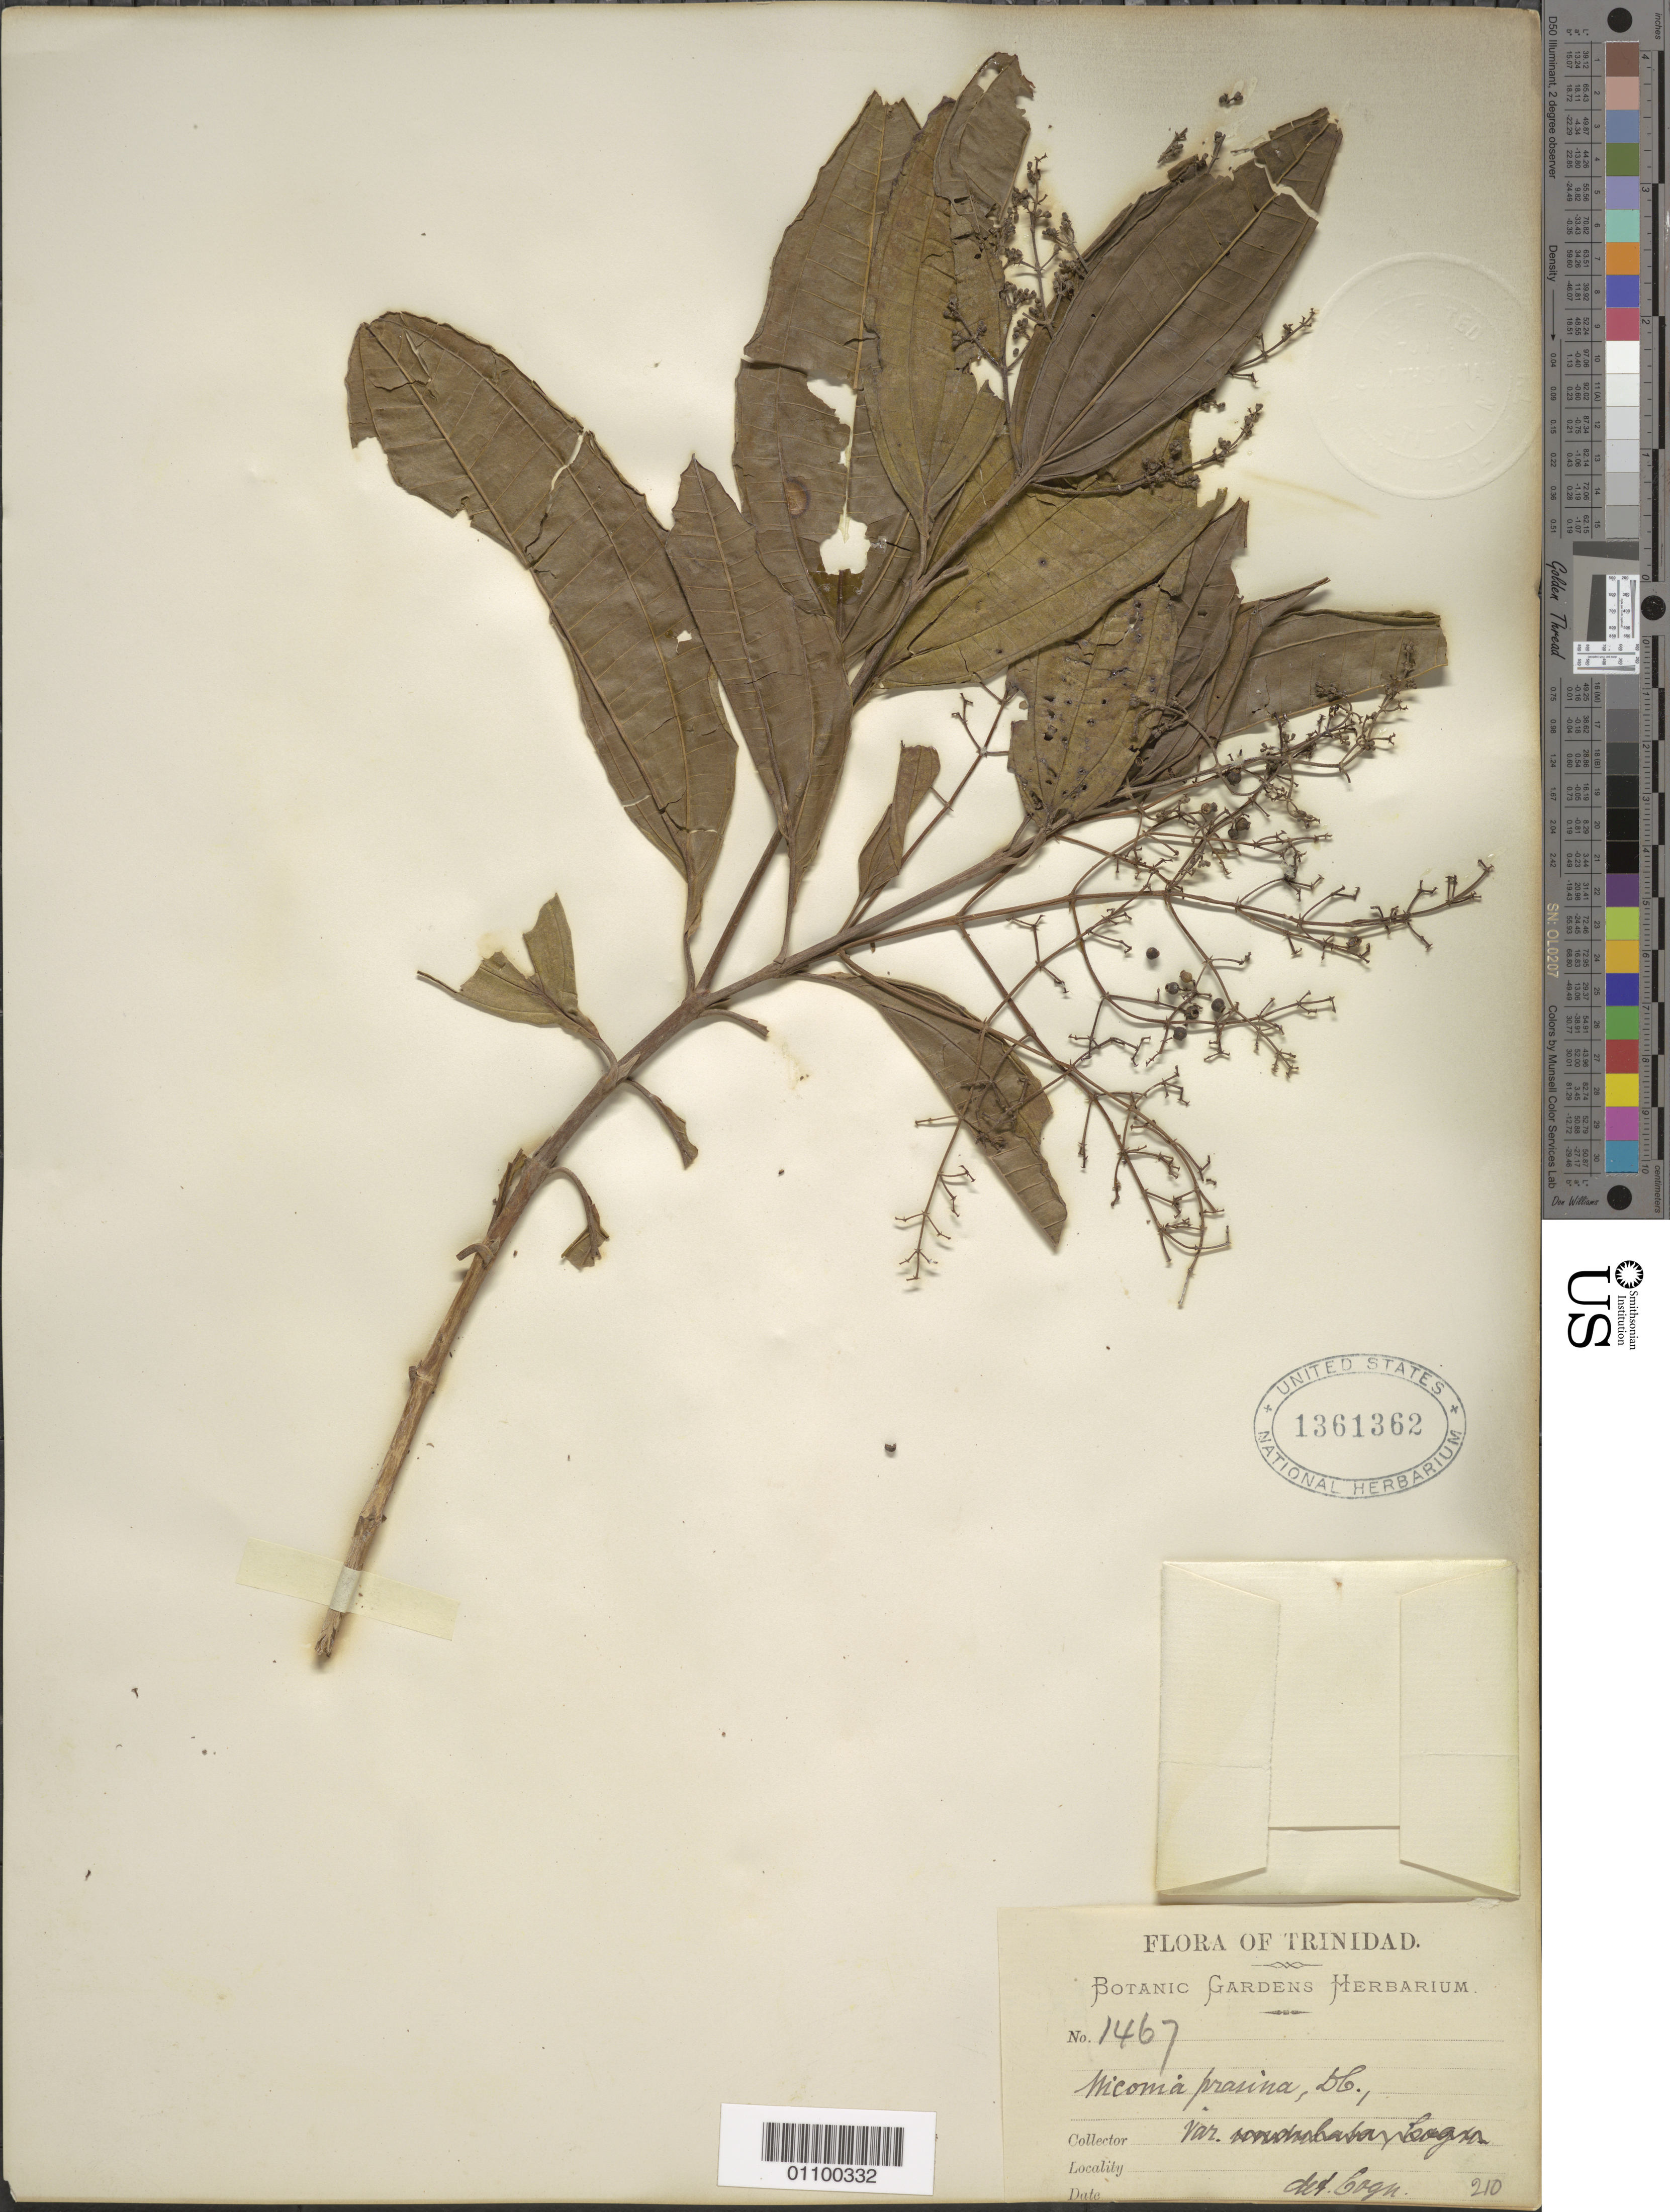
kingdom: Plantae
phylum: Tracheophyta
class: Magnoliopsida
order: Myrtales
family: Melastomataceae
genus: Miconia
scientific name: Miconia prasina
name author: (Sw.) DC.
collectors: Botanic Gardens Herbarium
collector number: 1467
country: Trinidad and Tobago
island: Trinidad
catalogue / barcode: US 1361362